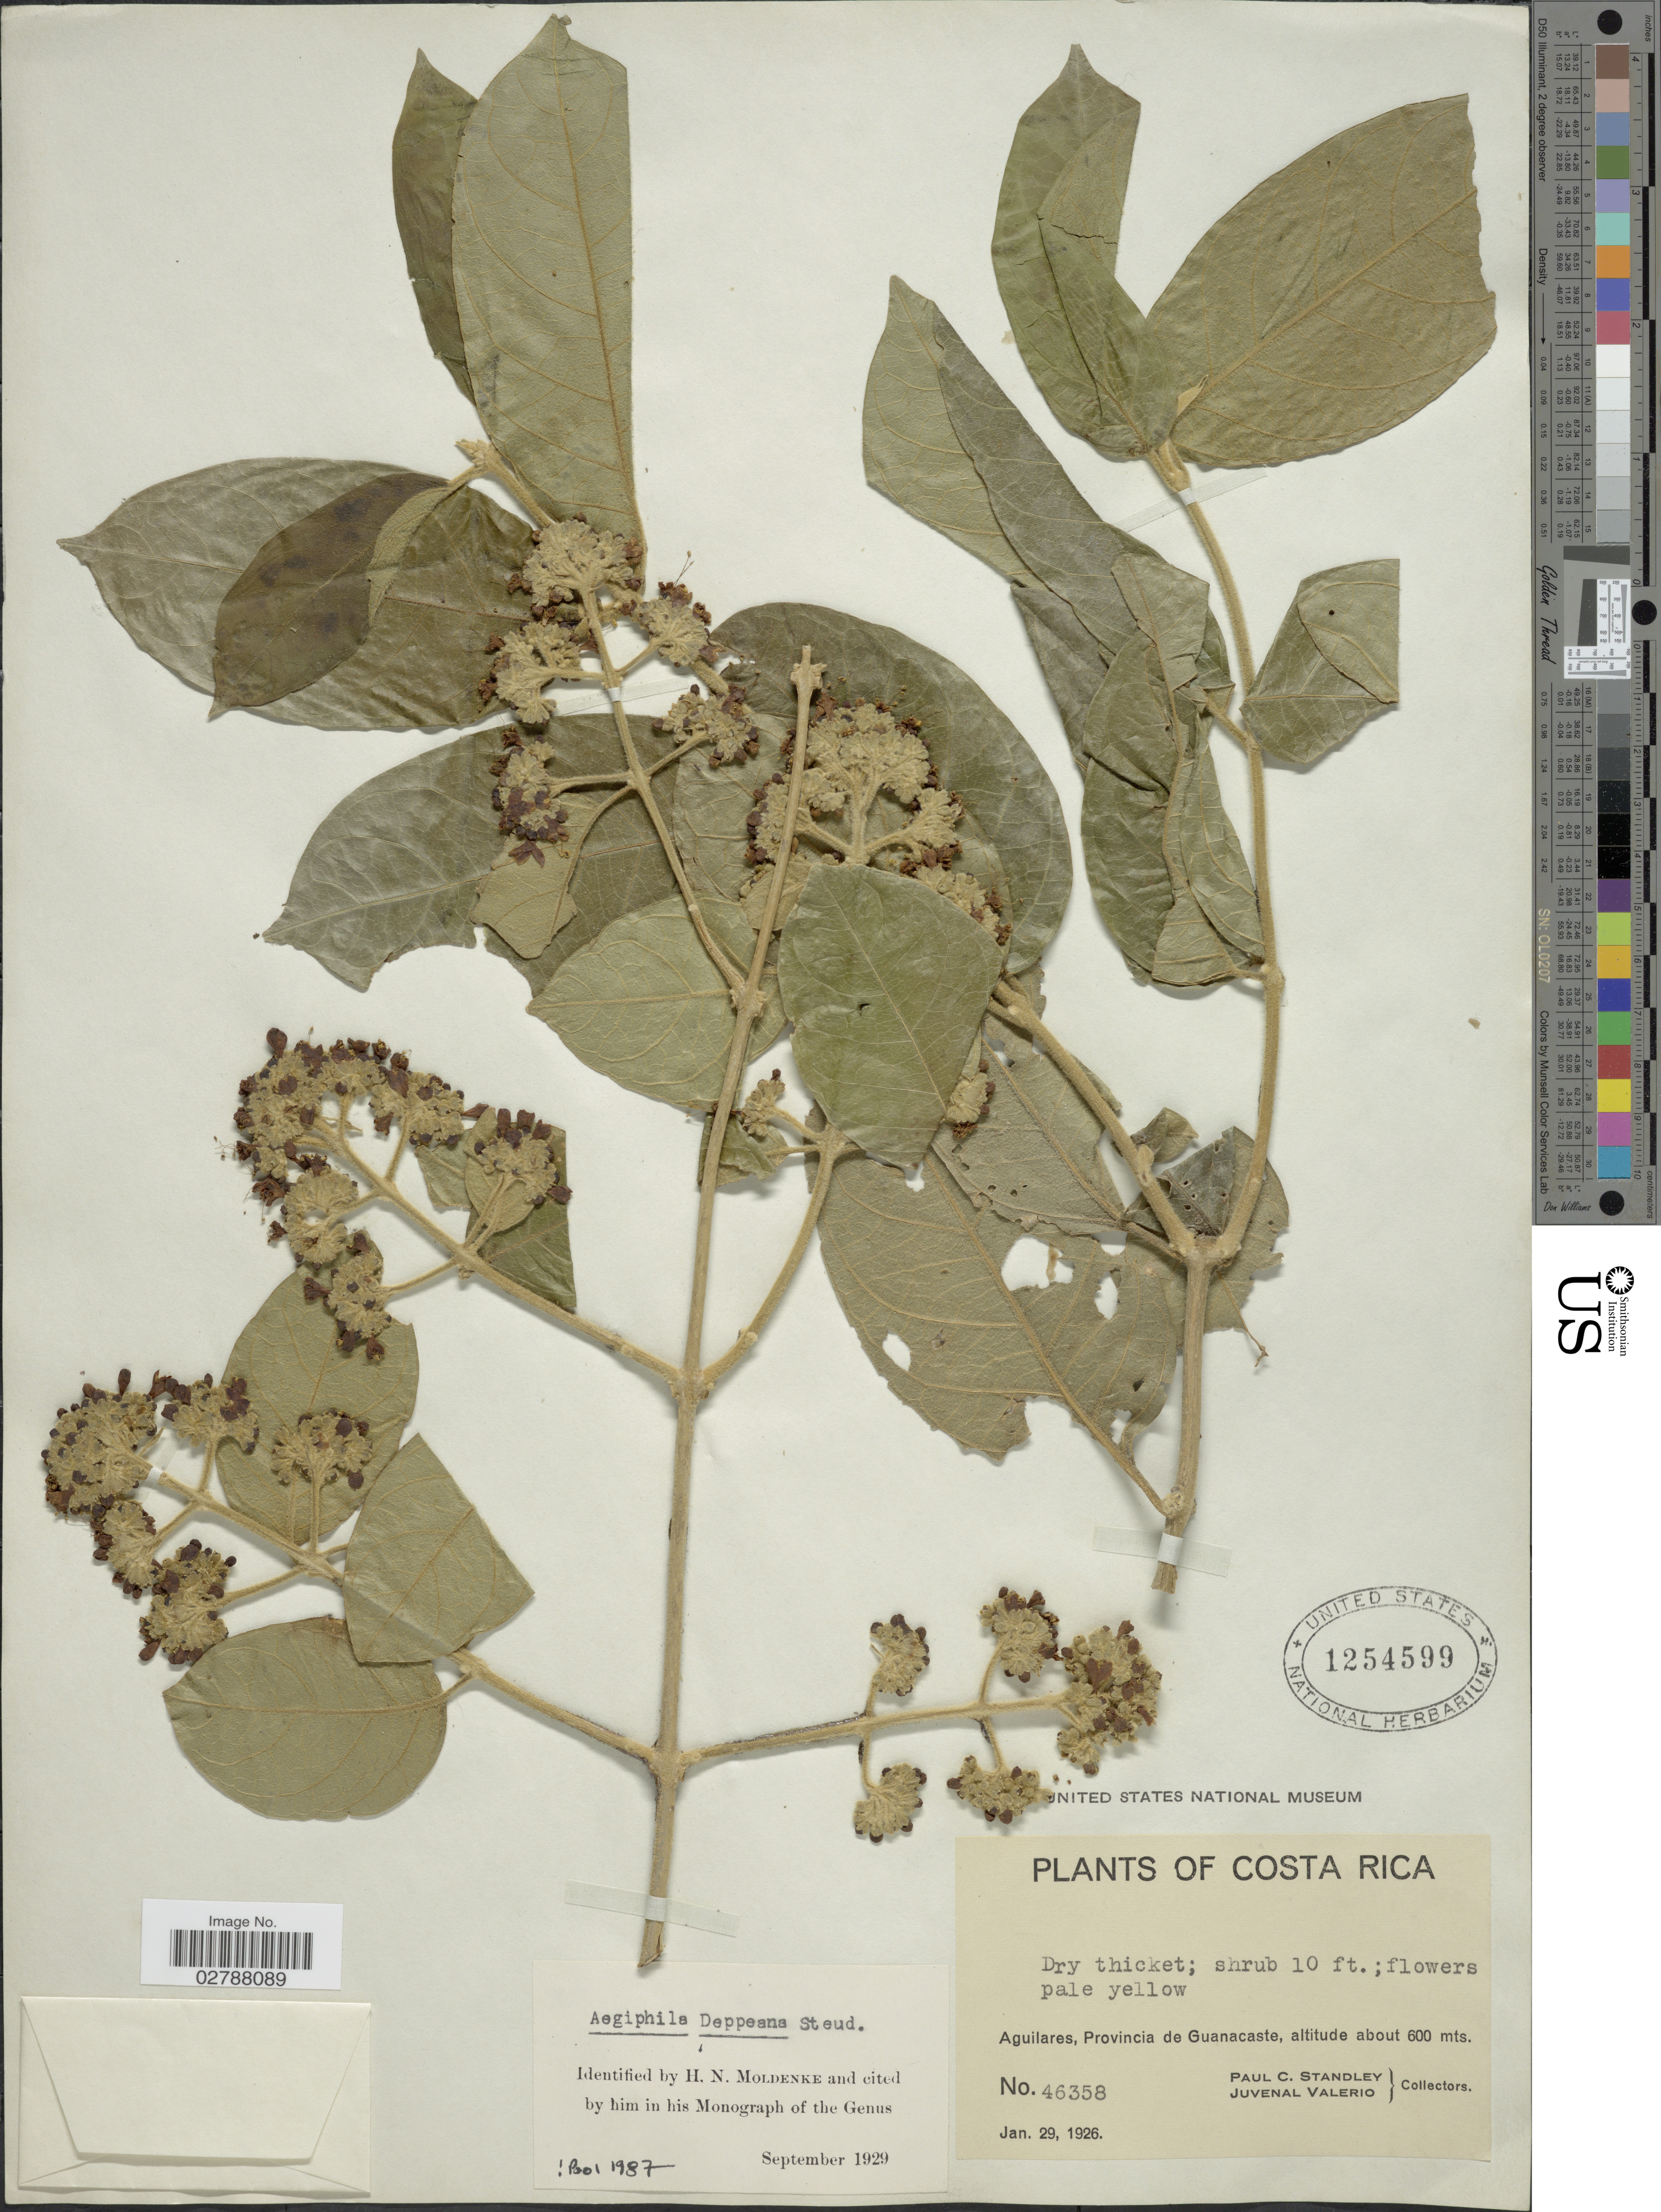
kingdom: Plantae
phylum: Tracheophyta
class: Magnoliopsida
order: Lamiales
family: Lamiaceae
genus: Aegiphila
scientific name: Aegiphila deppeana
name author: Steud.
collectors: P. C. Standley & J. Valerio R.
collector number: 46358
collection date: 1926-01-29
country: Costa Rica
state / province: Guanacaste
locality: Aguilares.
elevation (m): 600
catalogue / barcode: US 1254599